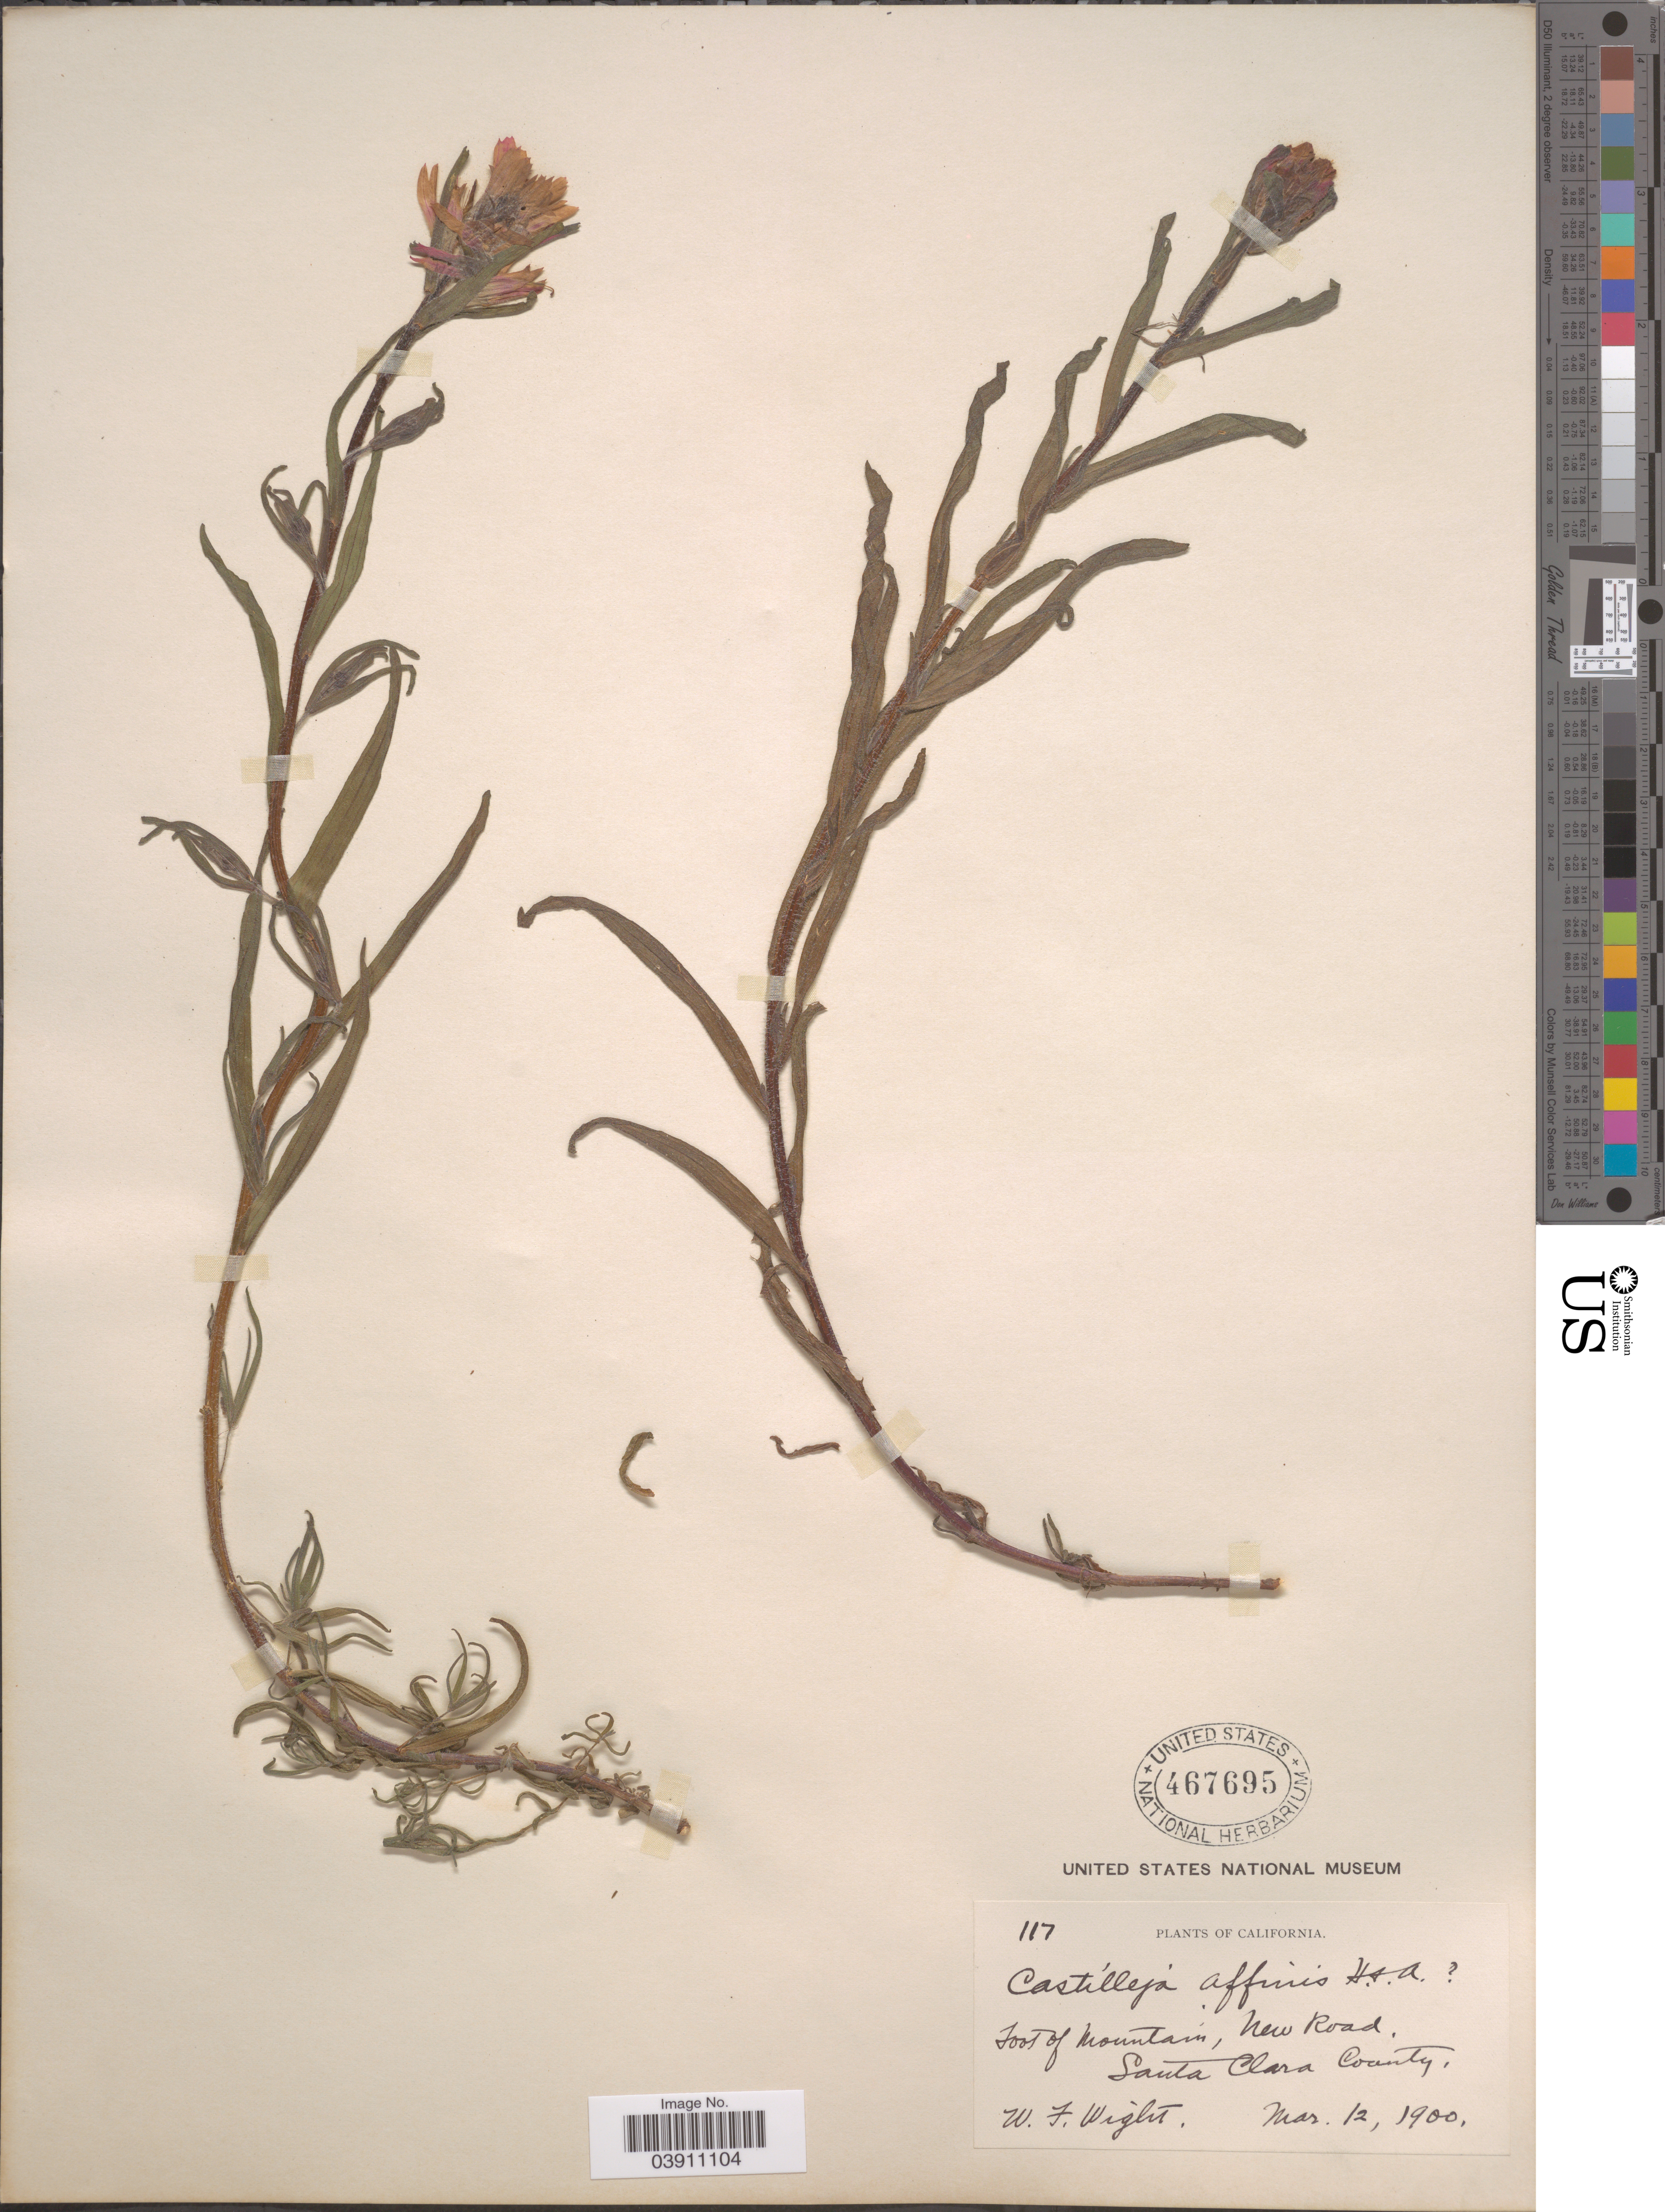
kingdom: Plantae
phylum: Tracheophyta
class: Magnoliopsida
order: Lamiales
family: Orobanchaceae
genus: Castilleja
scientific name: Castilleja affinis subsp. neglecta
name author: (Zeile) T.I. Chuang & Heckard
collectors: W. Wight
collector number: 117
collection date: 1900-03-12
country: United States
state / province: California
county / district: Santa Clara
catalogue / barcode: US 467695